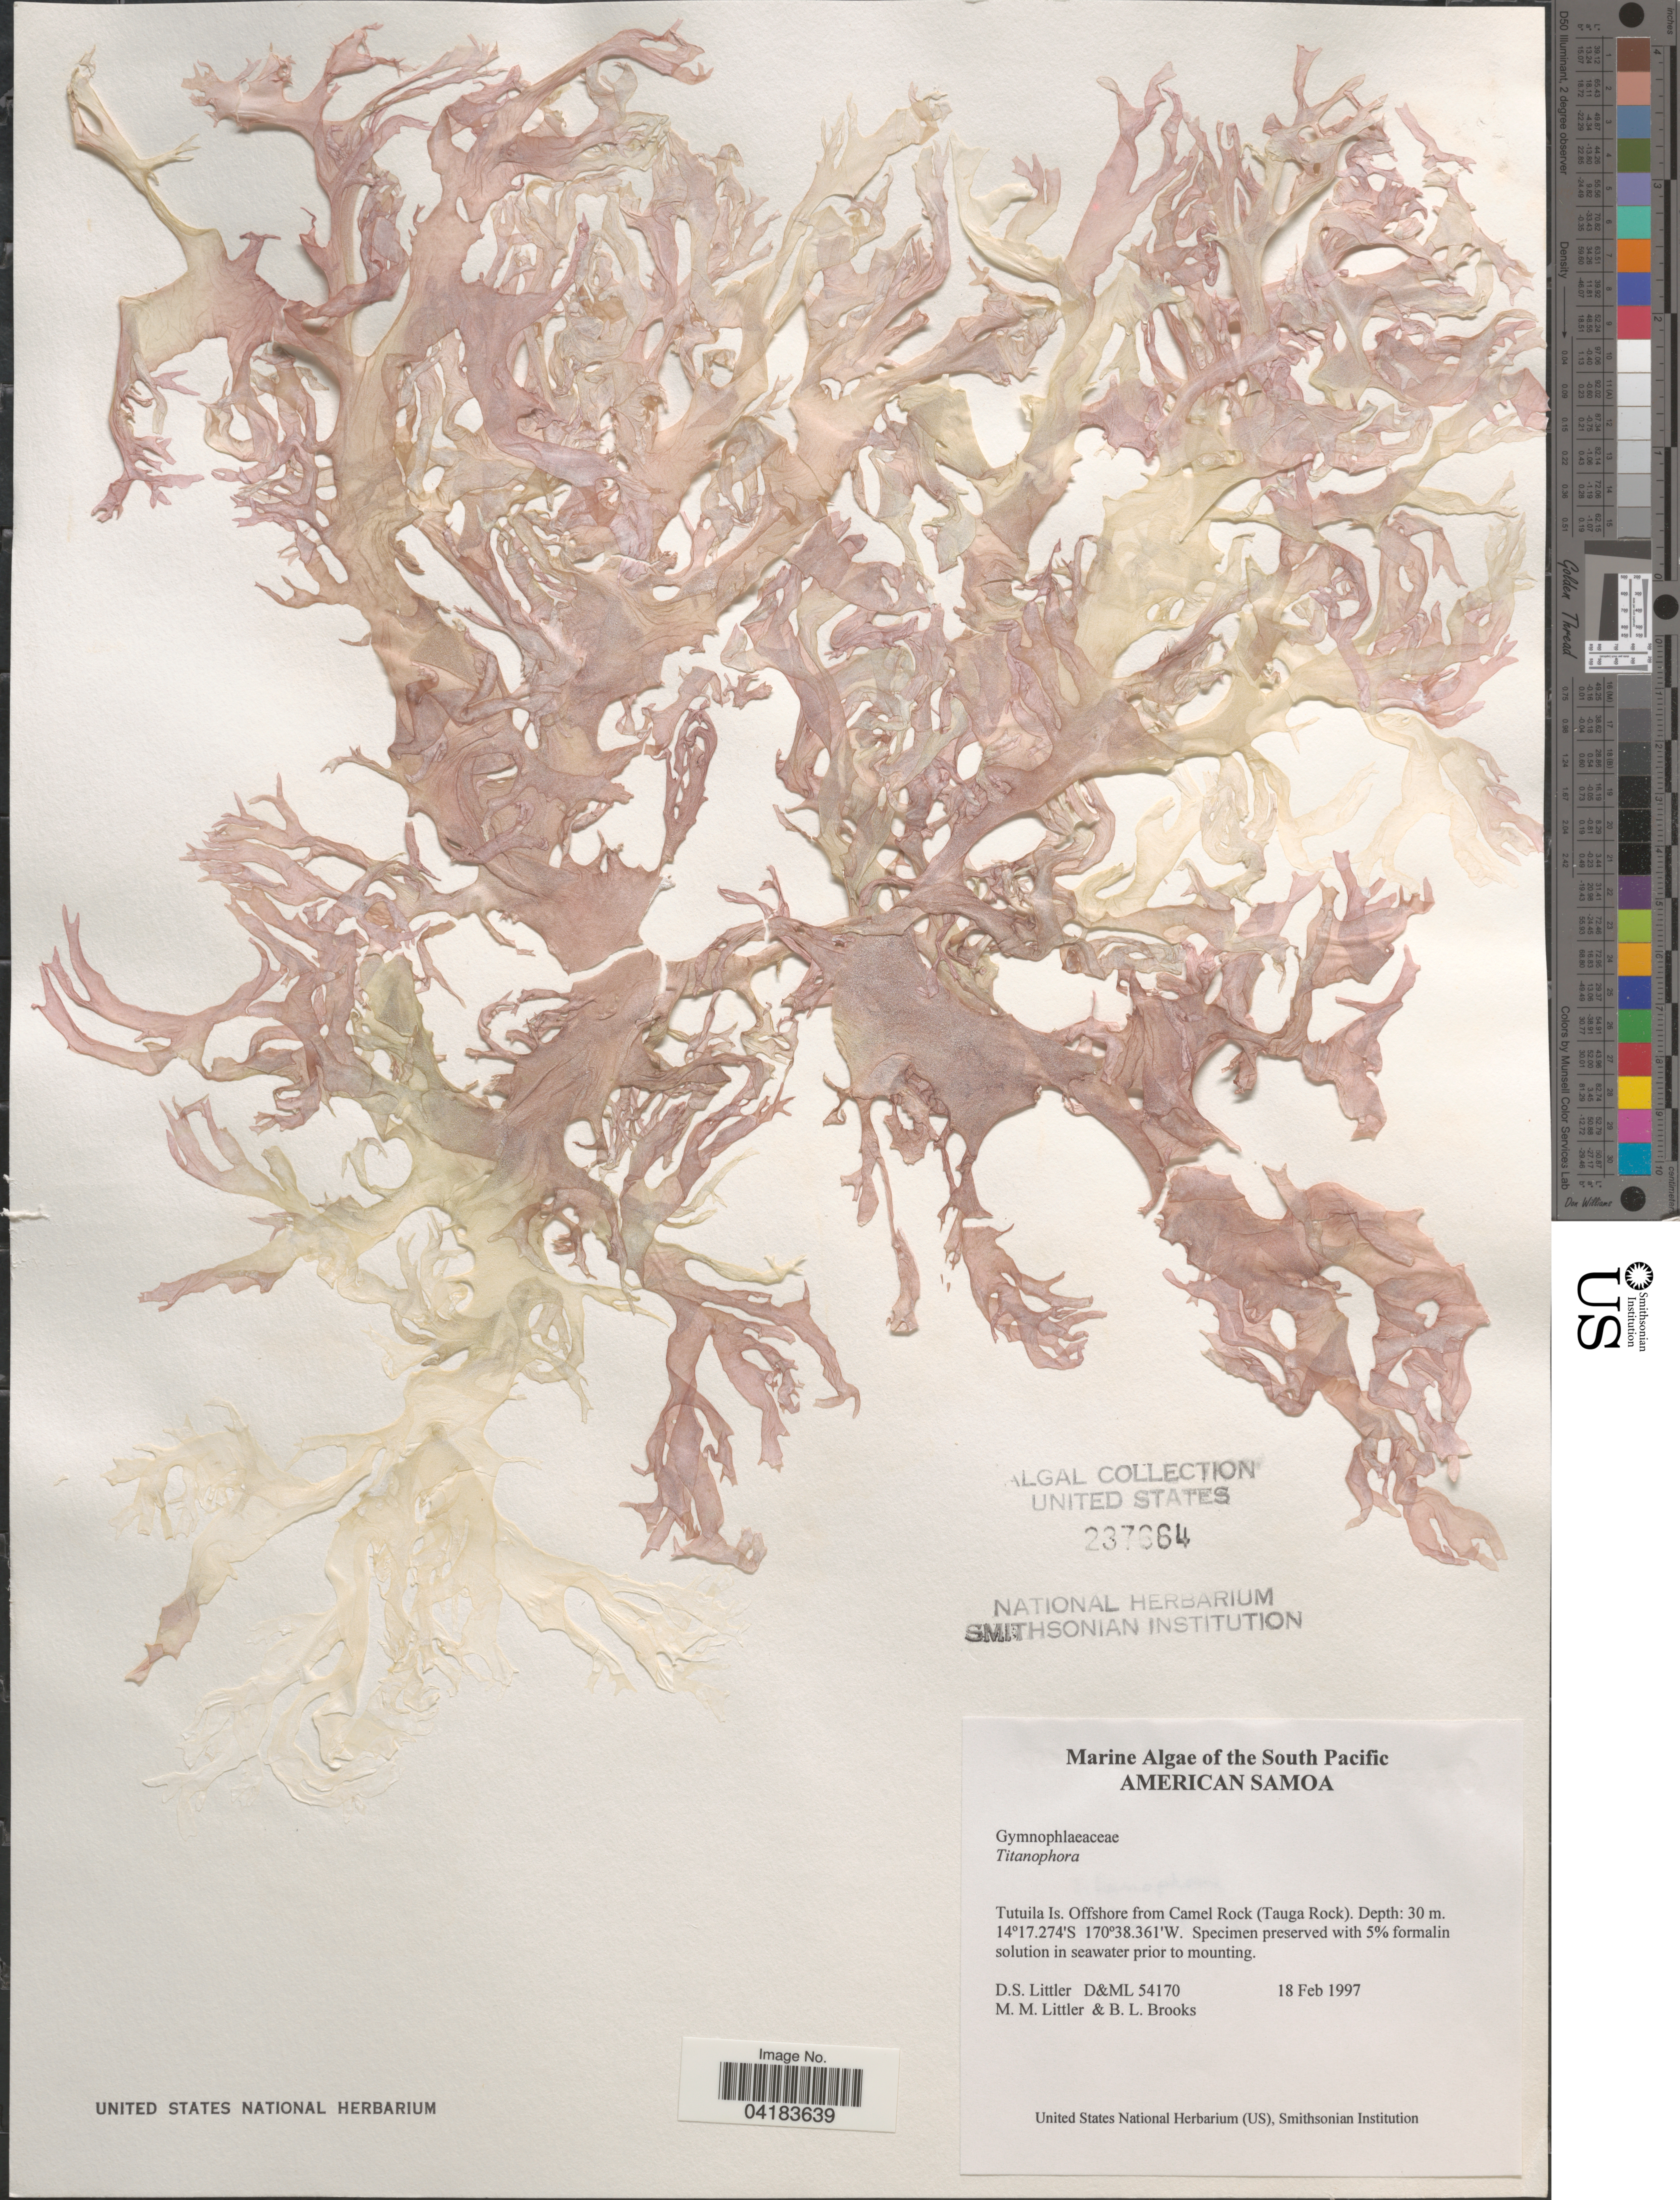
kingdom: Plantae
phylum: Rhodophyta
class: Florideophyceae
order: Nemastomatales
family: Schizymeniaceae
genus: Titanophora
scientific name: Titanophora sp.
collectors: D. S. Littler & B. Brooks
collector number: D&ML54170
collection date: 1997-02-18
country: American Samoa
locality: The South Pacific American Samoa. Tutuila Is. Offshore from Camel Rock (Tauga Rock).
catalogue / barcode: US 237664